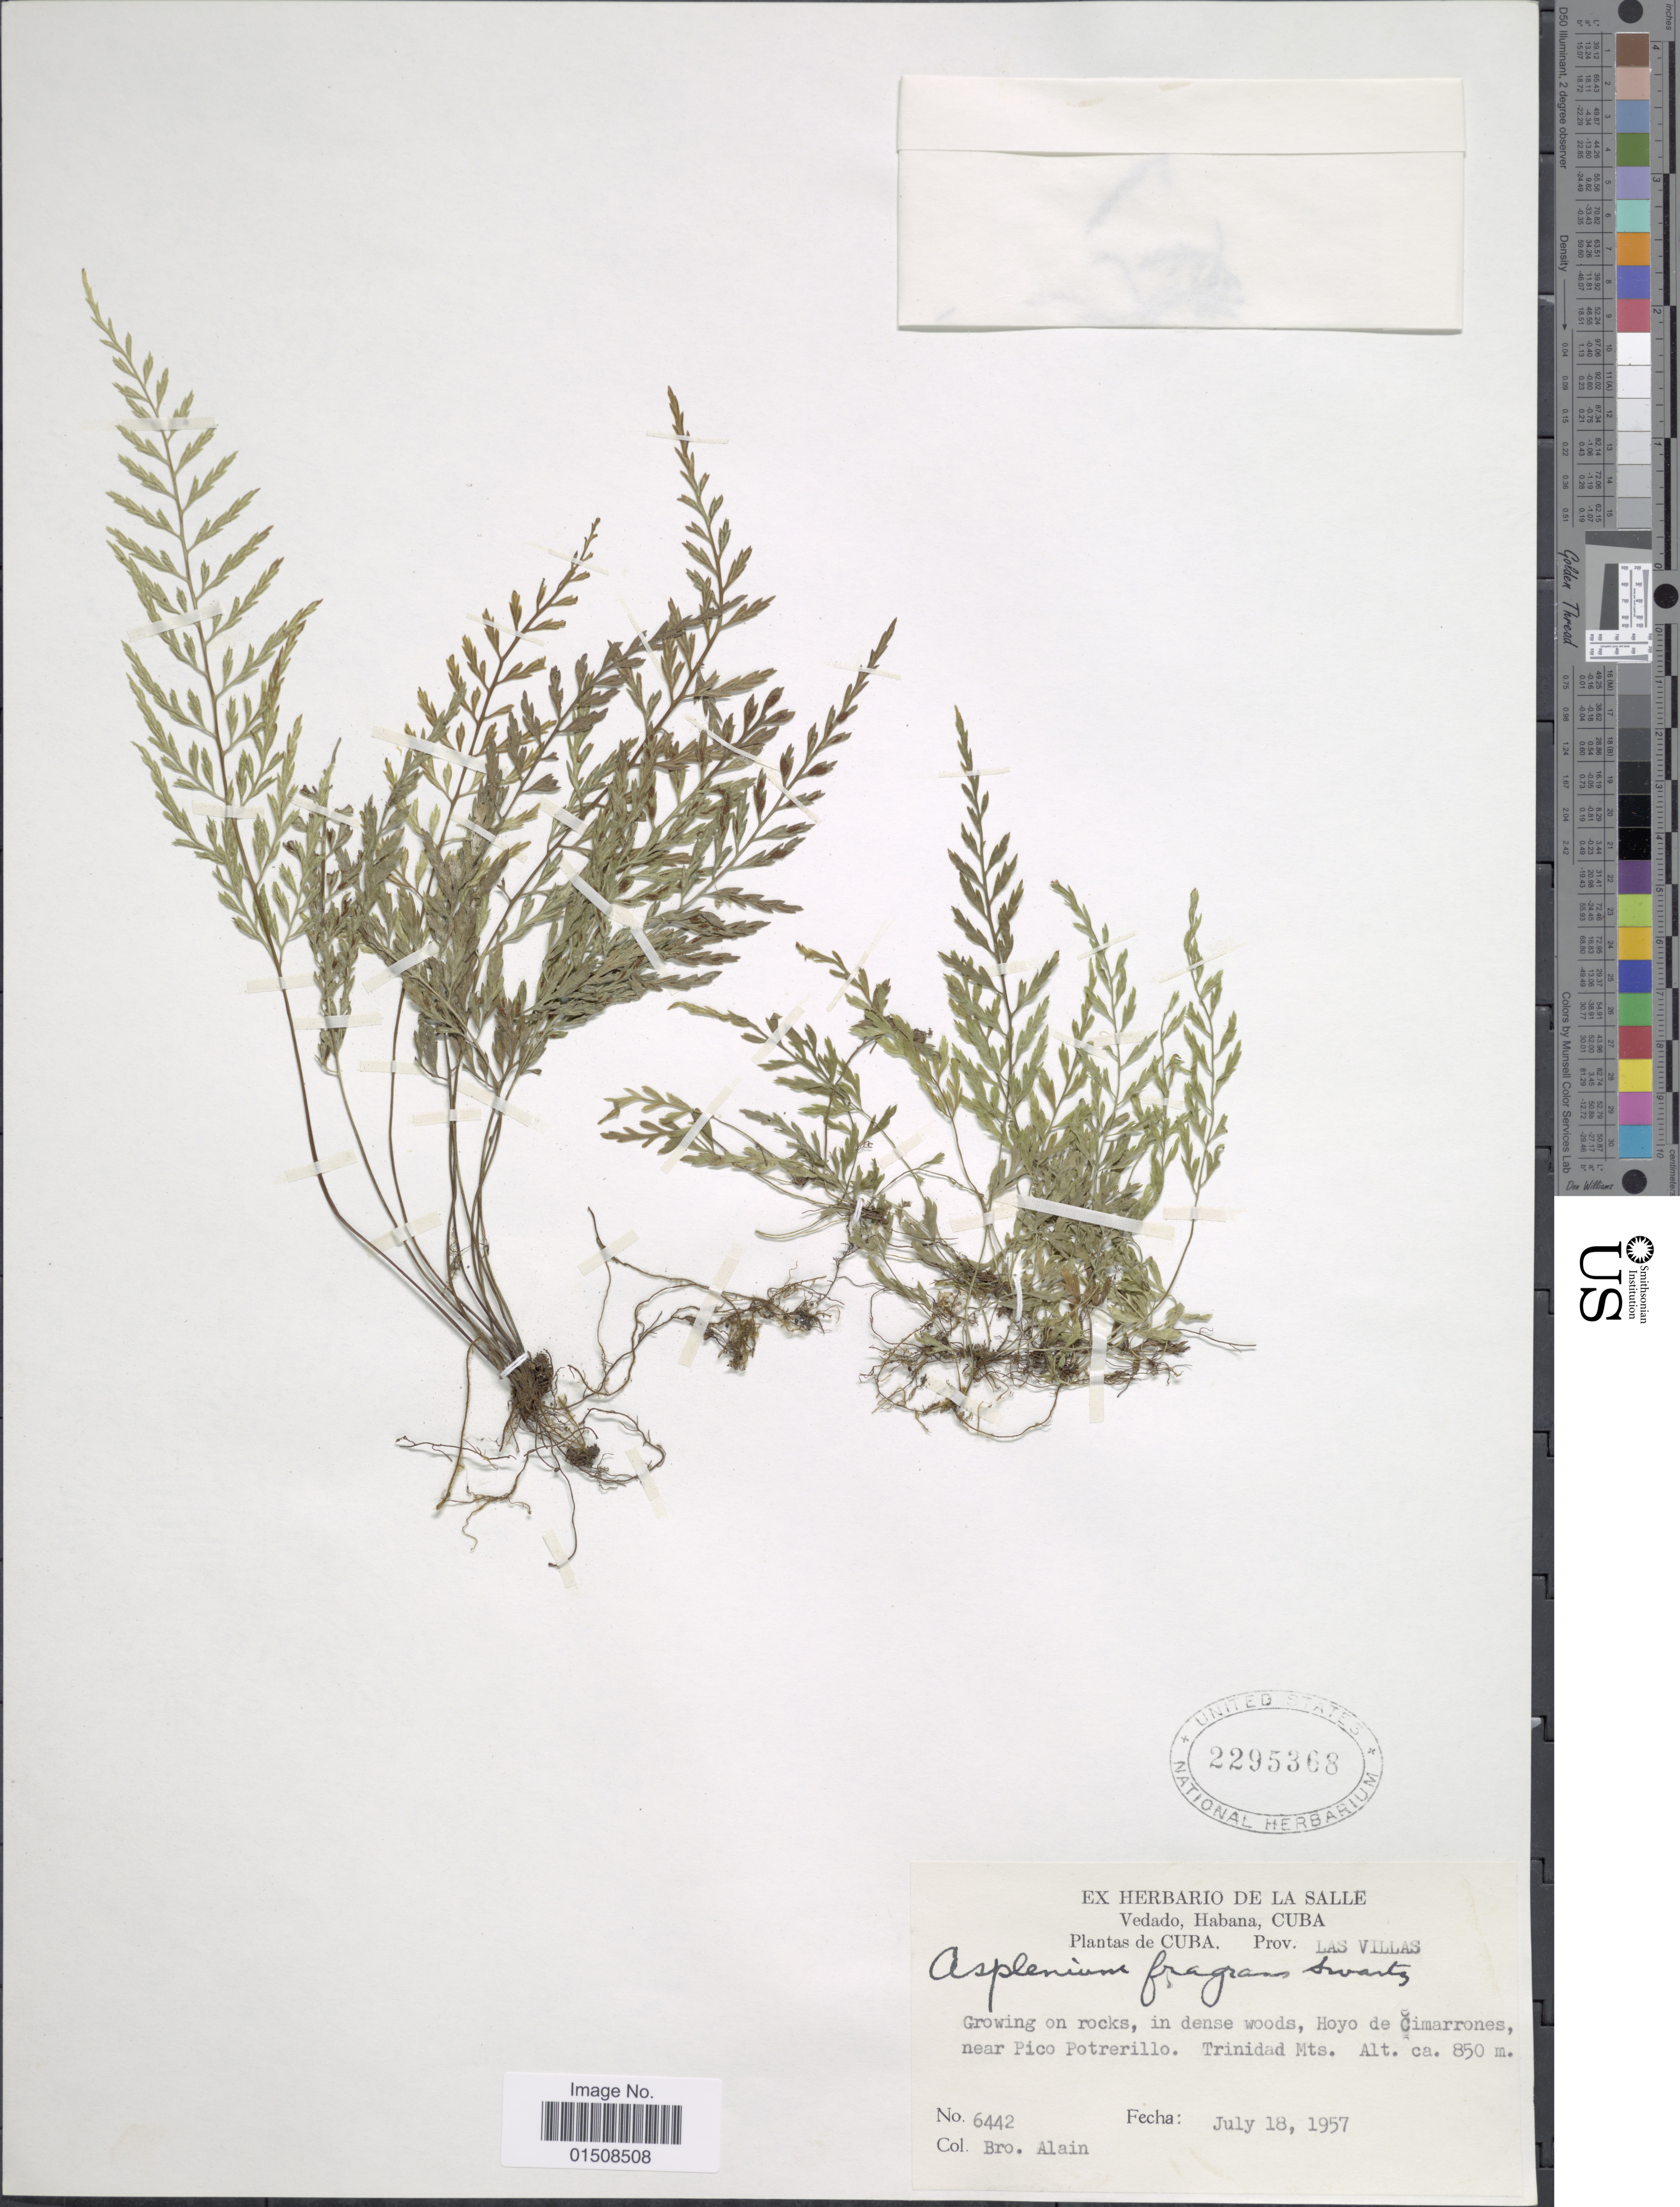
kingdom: Plantae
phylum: Tracheophyta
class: Polypodiopsida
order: Polypodiales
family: Aspleniaceae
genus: Asplenium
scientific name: Asplenium auritum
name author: Sw.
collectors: Bro. Alain - DO NOT USE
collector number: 6442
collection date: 1957-07-18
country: Cuba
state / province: Las Villas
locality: Vedado, Habana, Grwoing on rocks, in dense woods, Hoyo de Cimarrones near Pico Potrerillo. Trinidad Mts.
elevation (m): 850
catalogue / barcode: US 2295368